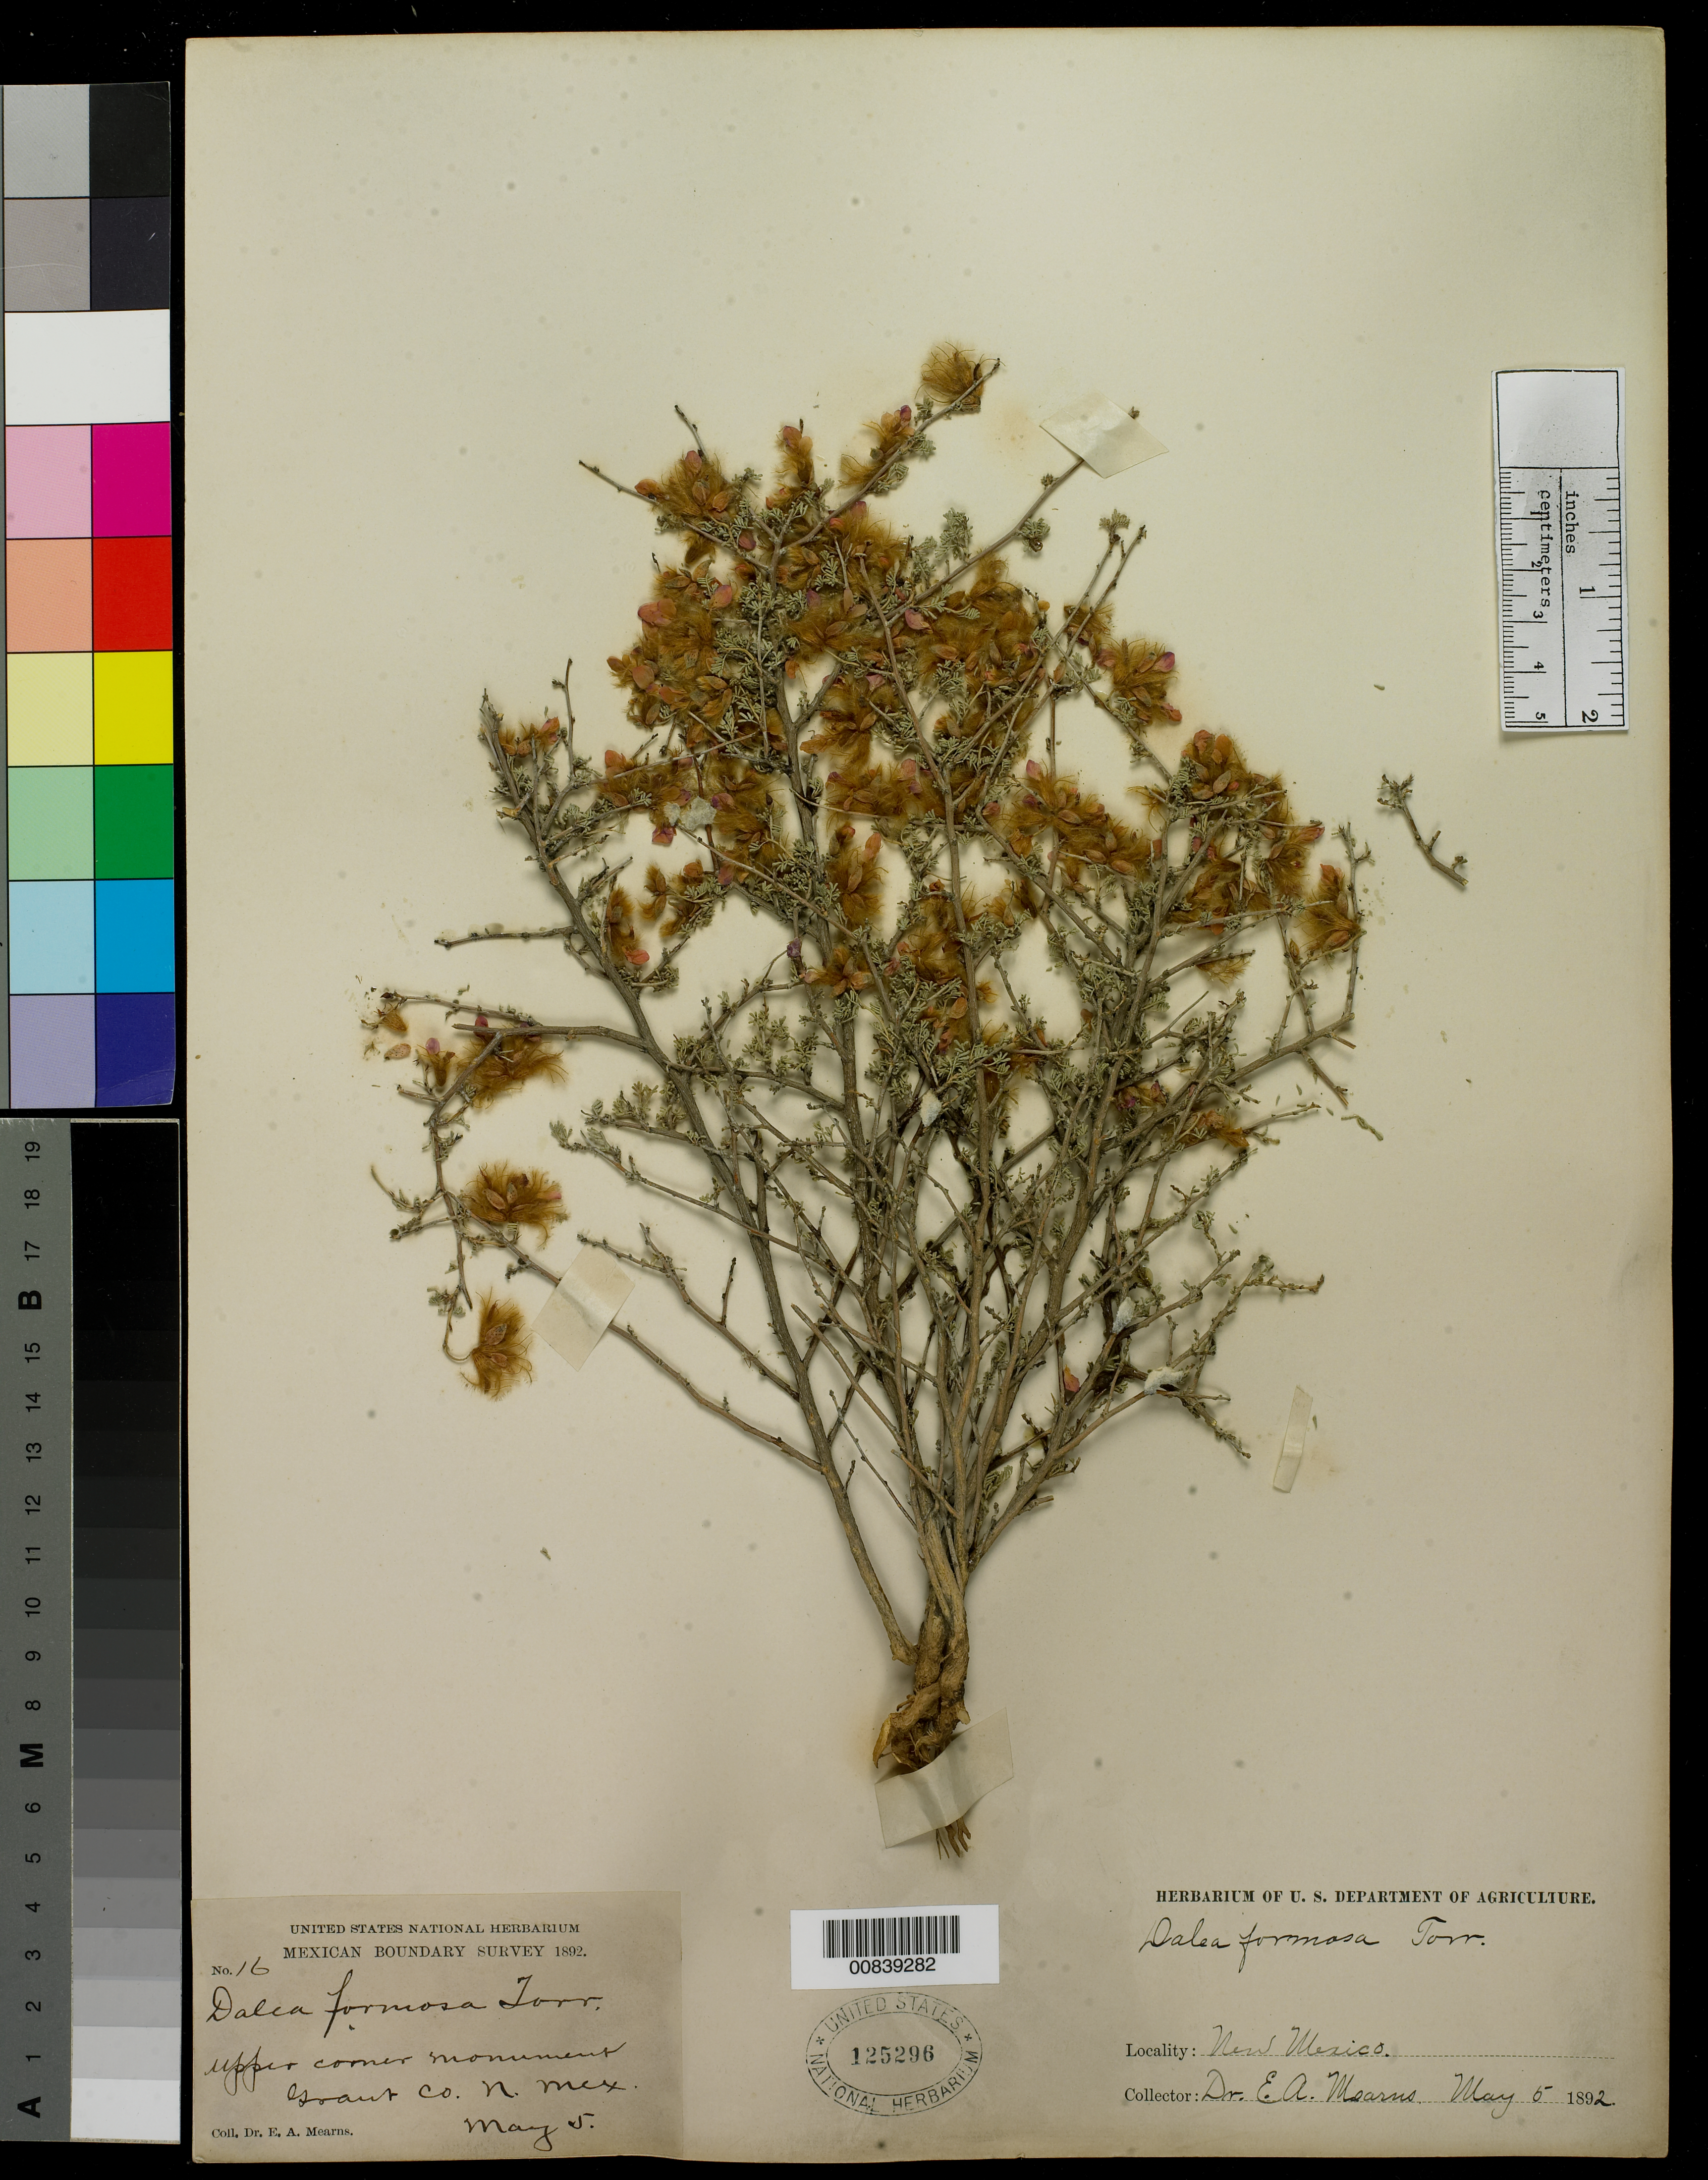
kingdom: Plantae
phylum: Tracheophyta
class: Magnoliopsida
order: Fabales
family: Fabaceae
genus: Dalea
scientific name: Dalea formosa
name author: Torr.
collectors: E. A. Mearns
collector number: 16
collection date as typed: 05 May 1892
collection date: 1892-05-05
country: United States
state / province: New Mexico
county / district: Grant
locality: Upper Corner Monument. Grant County, New Mexico.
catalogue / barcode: US 125296